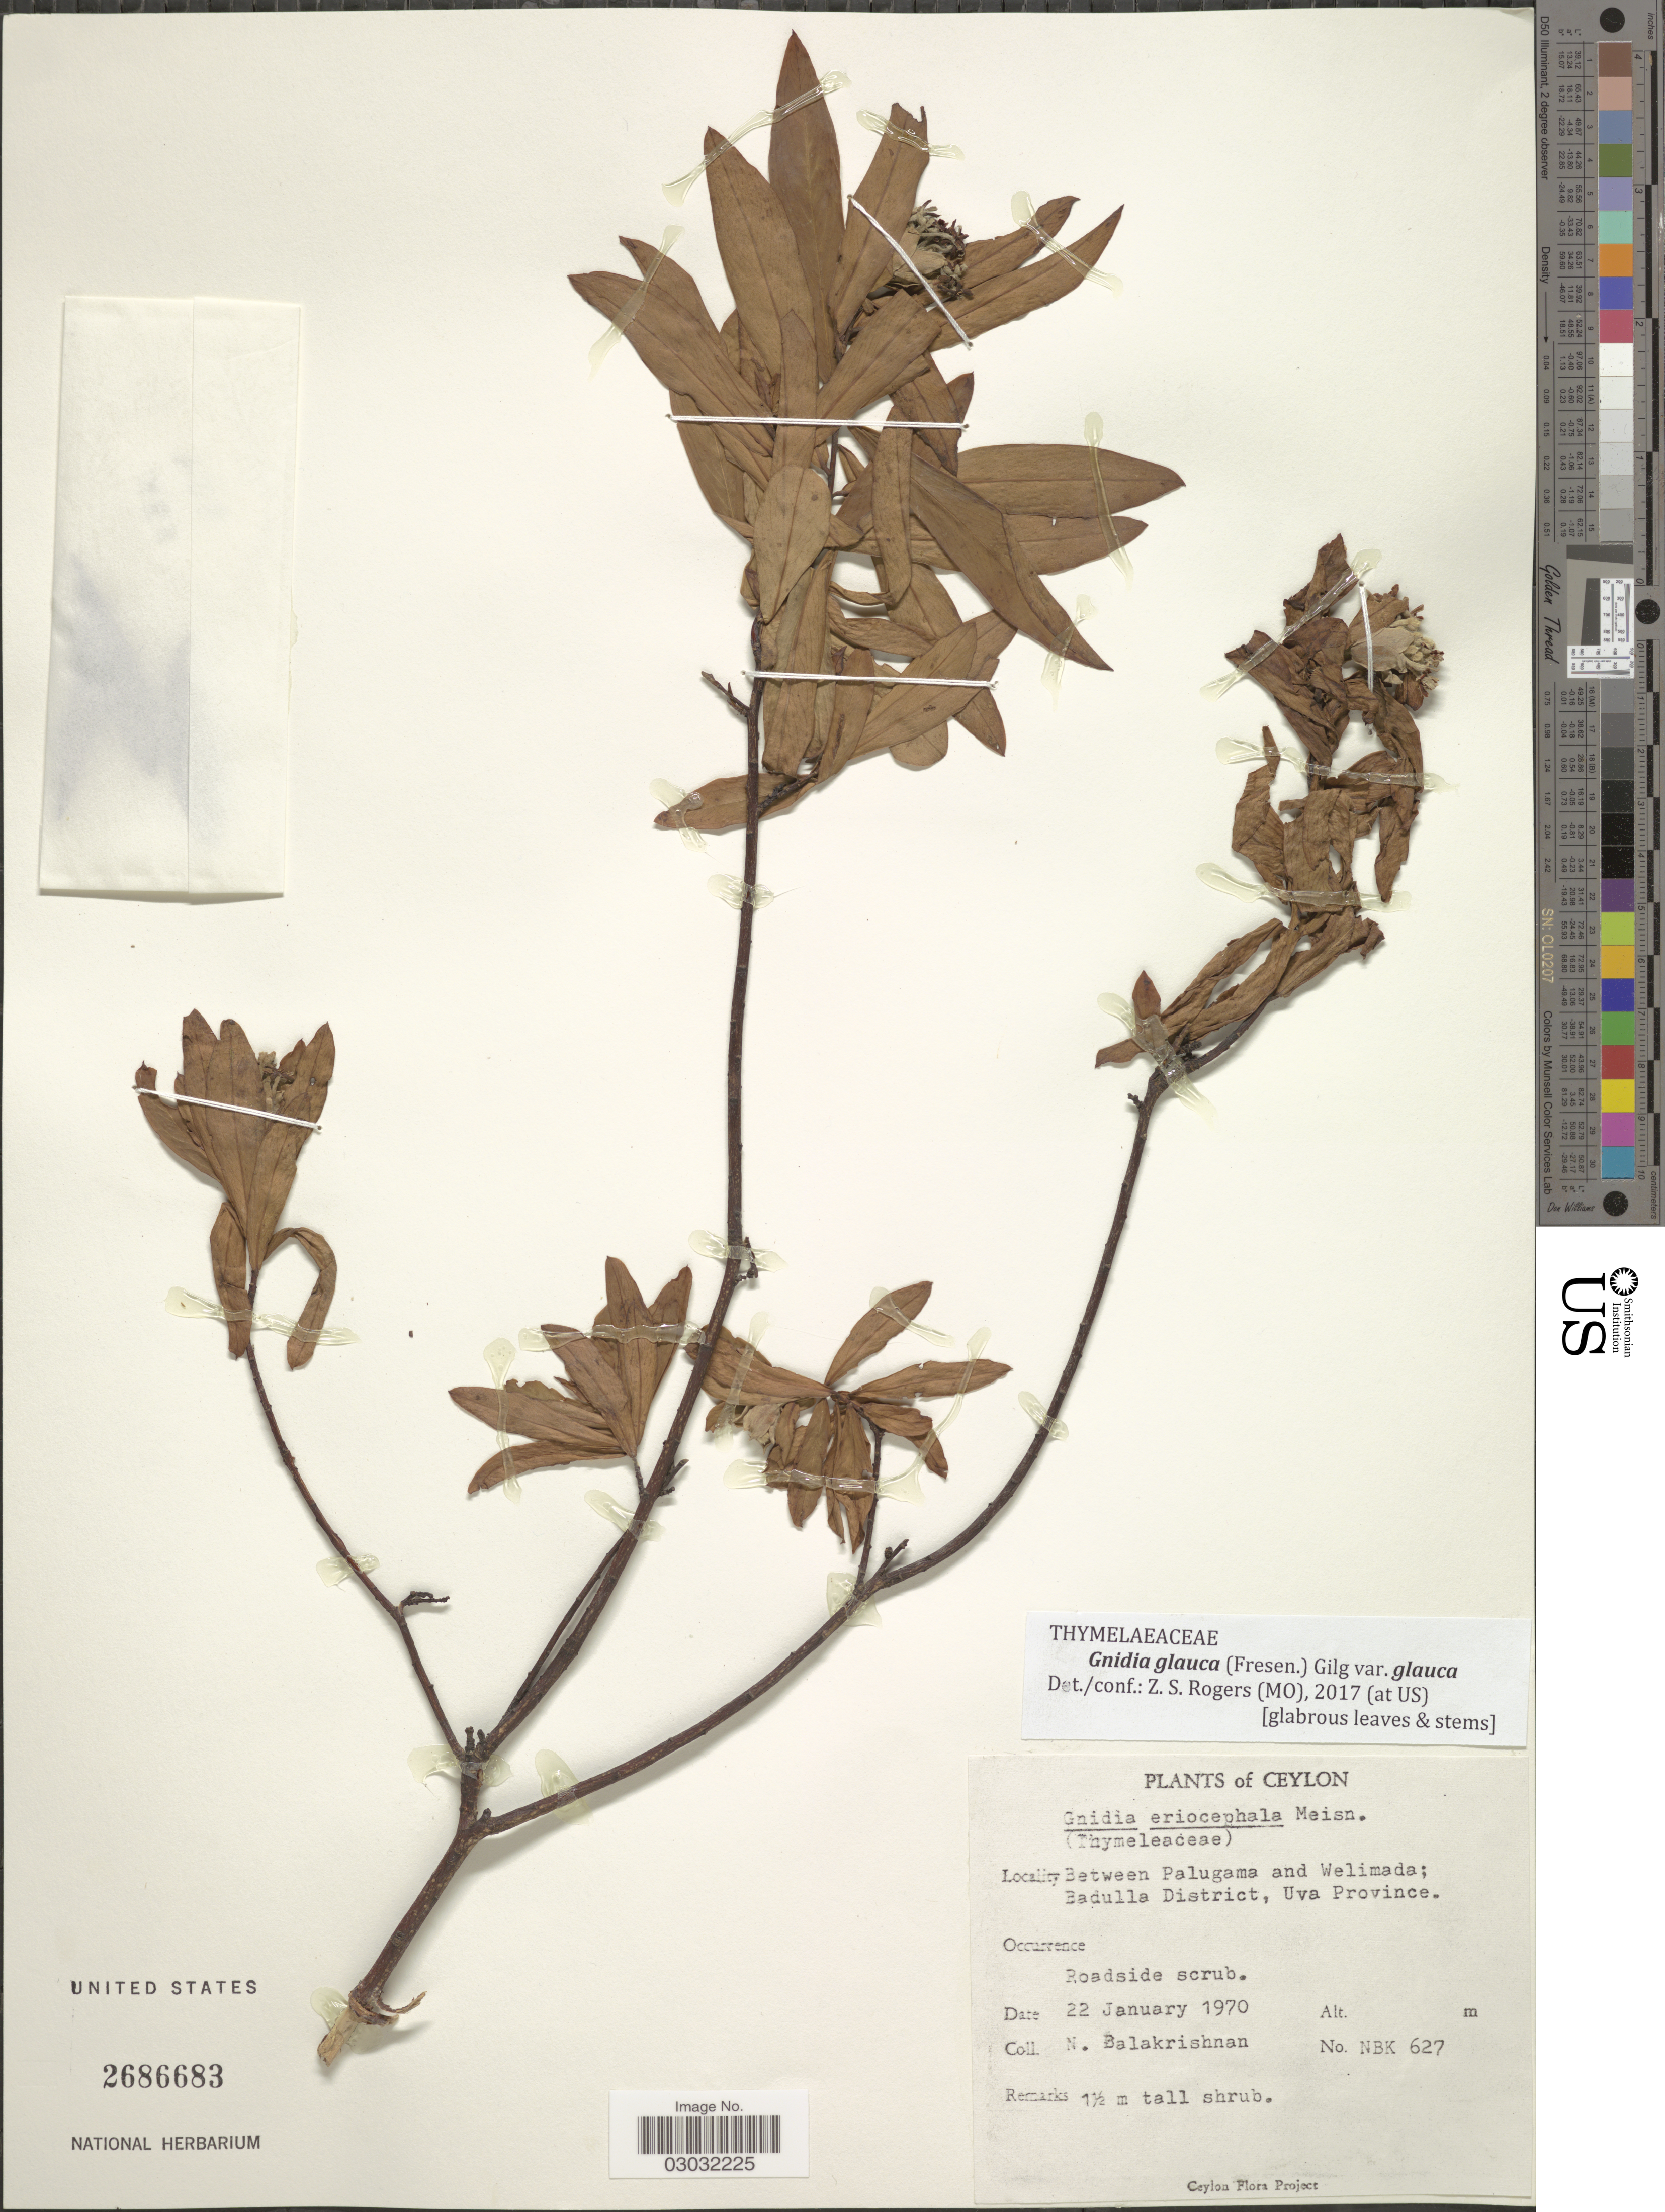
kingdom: Plantae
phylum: Tracheophyta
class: Magnoliopsida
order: Malvales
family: Thymelaeaceae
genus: Lasiosiphon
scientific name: Lasiosiphon glaucus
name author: Fresen.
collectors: N. Balakrishnan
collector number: NBK627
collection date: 1970-01-22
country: Sri Lanka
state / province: Uva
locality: Ceylon. Between Palugama and Welimada; Badulla District.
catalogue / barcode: US 2686683